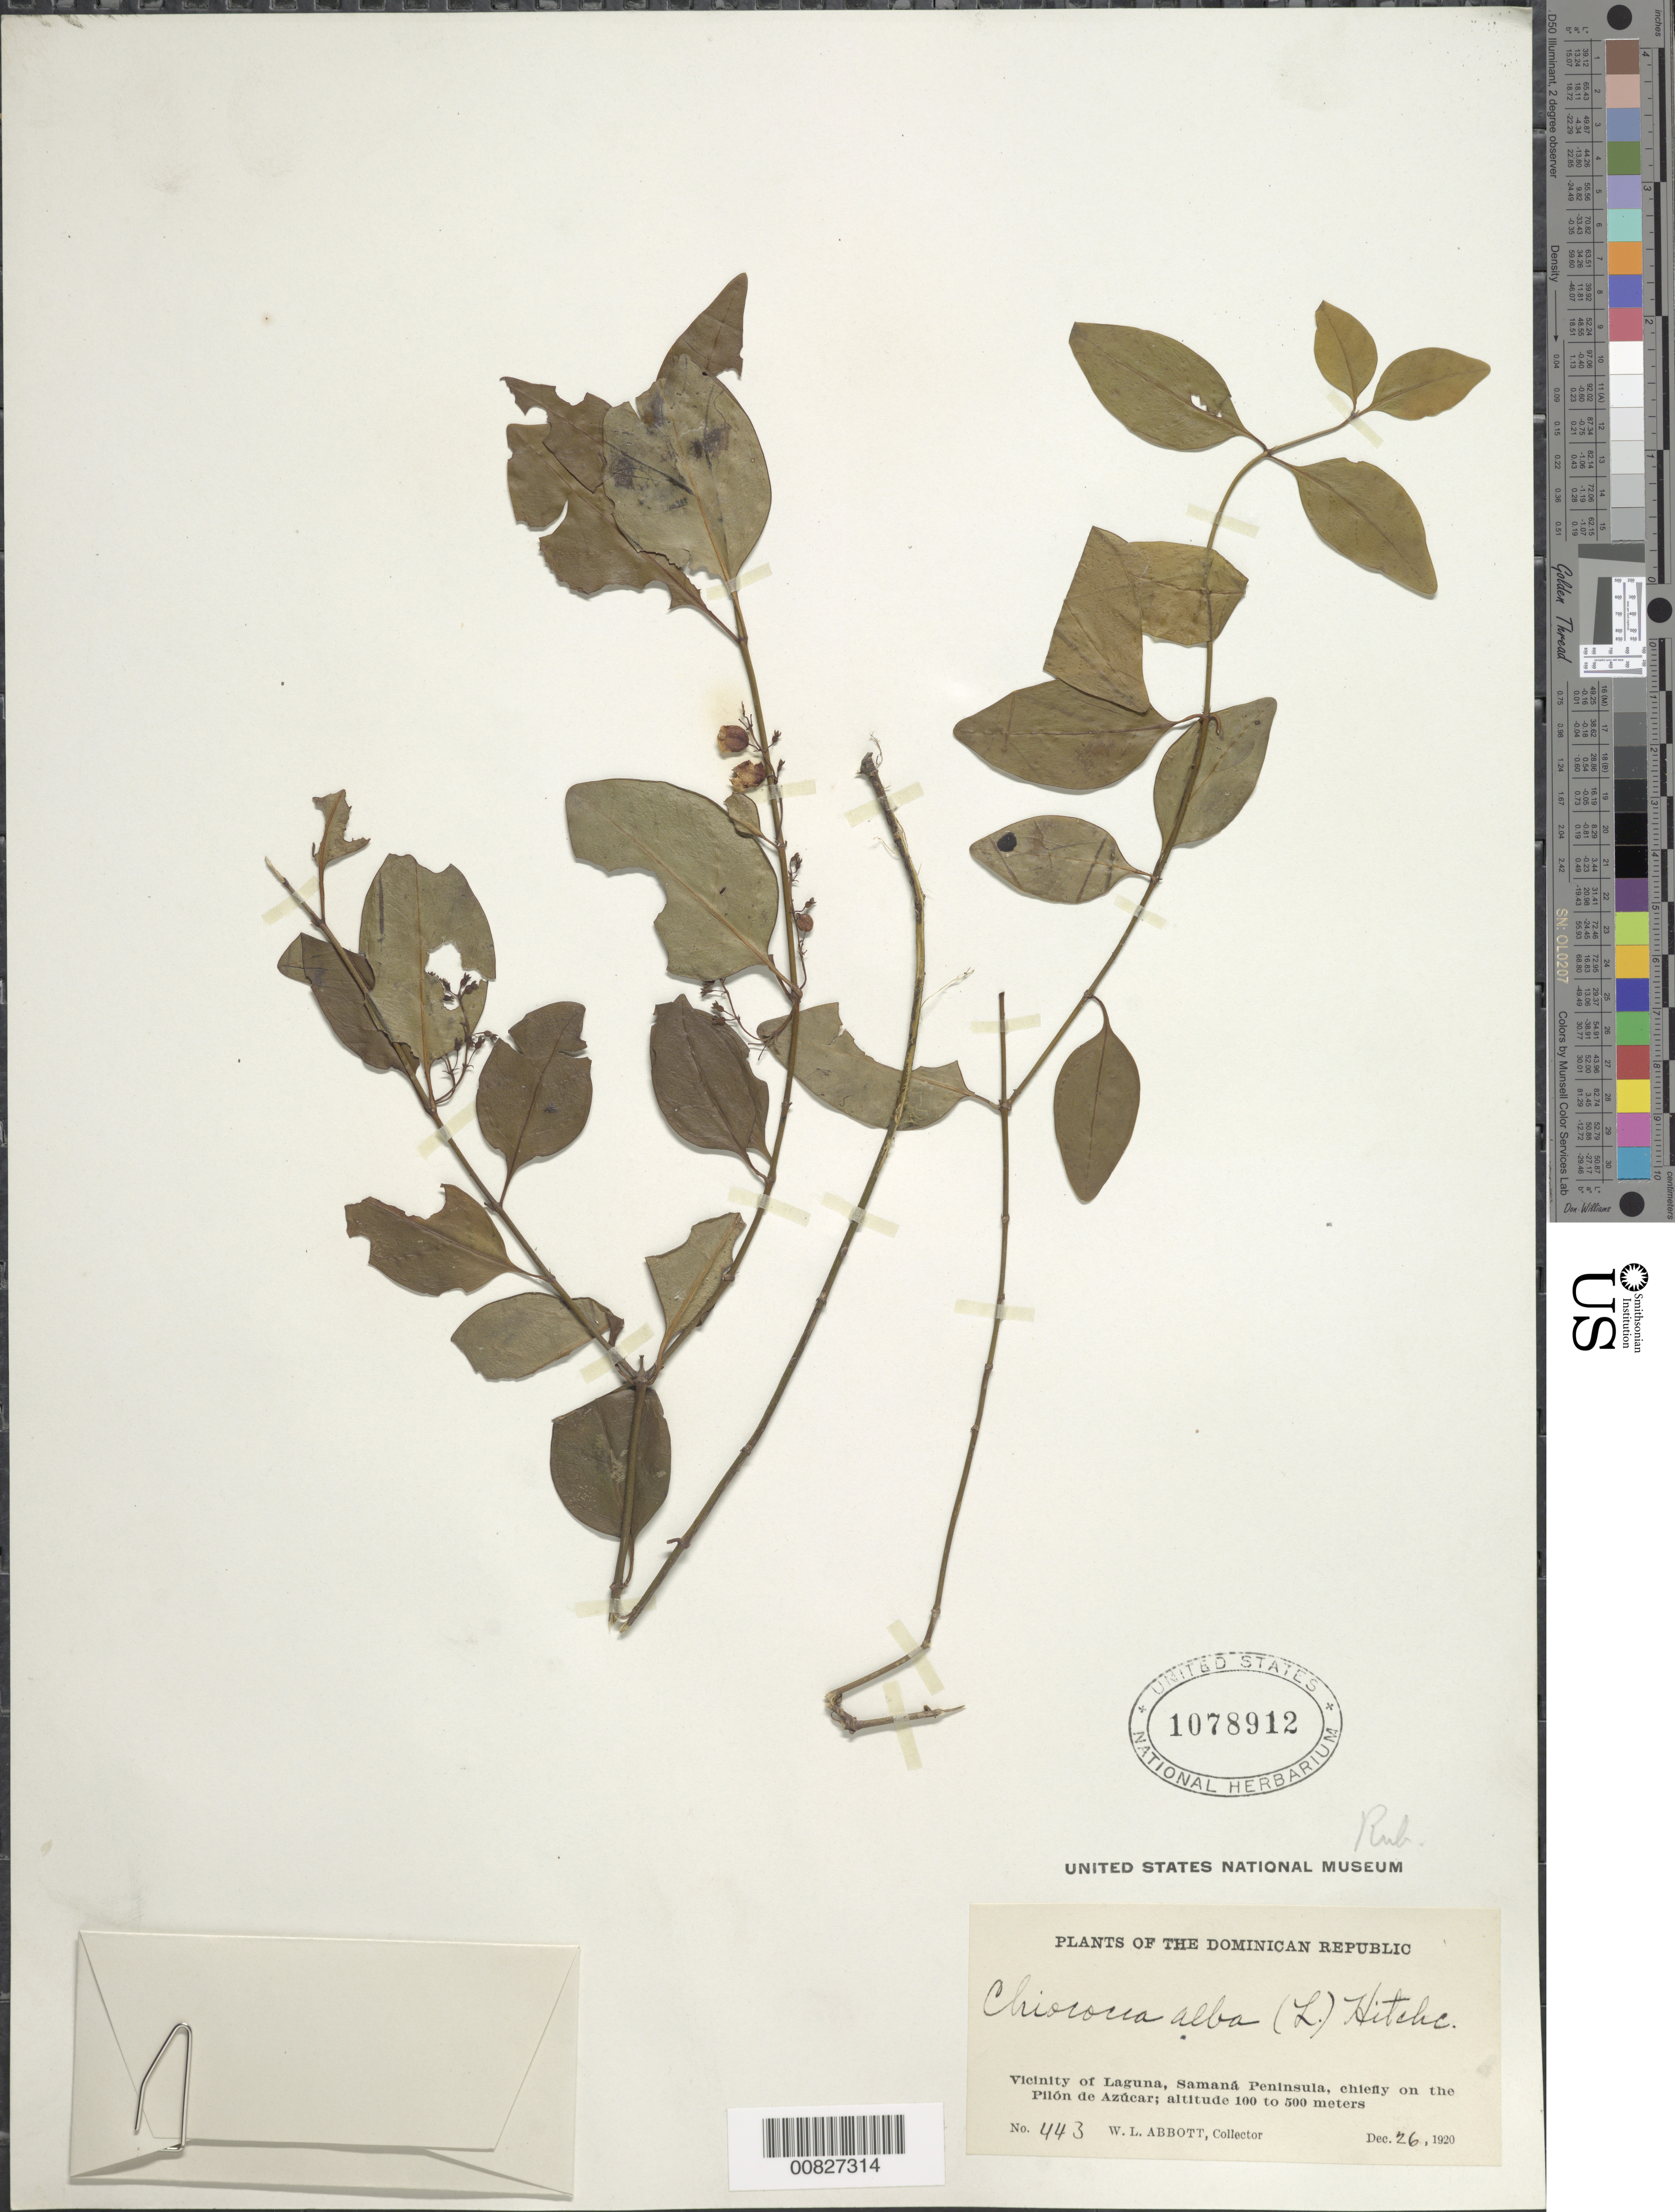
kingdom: Plantae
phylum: Tracheophyta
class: Magnoliopsida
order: Gentianales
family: Rubiaceae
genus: Chiococca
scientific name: Chiococca alba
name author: (L.) Hitchc.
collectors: W. L. Abbott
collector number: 443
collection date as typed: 26 Dec 1920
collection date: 1920-12-26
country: Dominican Republic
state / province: Samana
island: Hispaniola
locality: Vicinity of Laguna, Samaná Peninsula, chiefly on the Pilón Azúcar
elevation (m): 100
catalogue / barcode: US 1078912